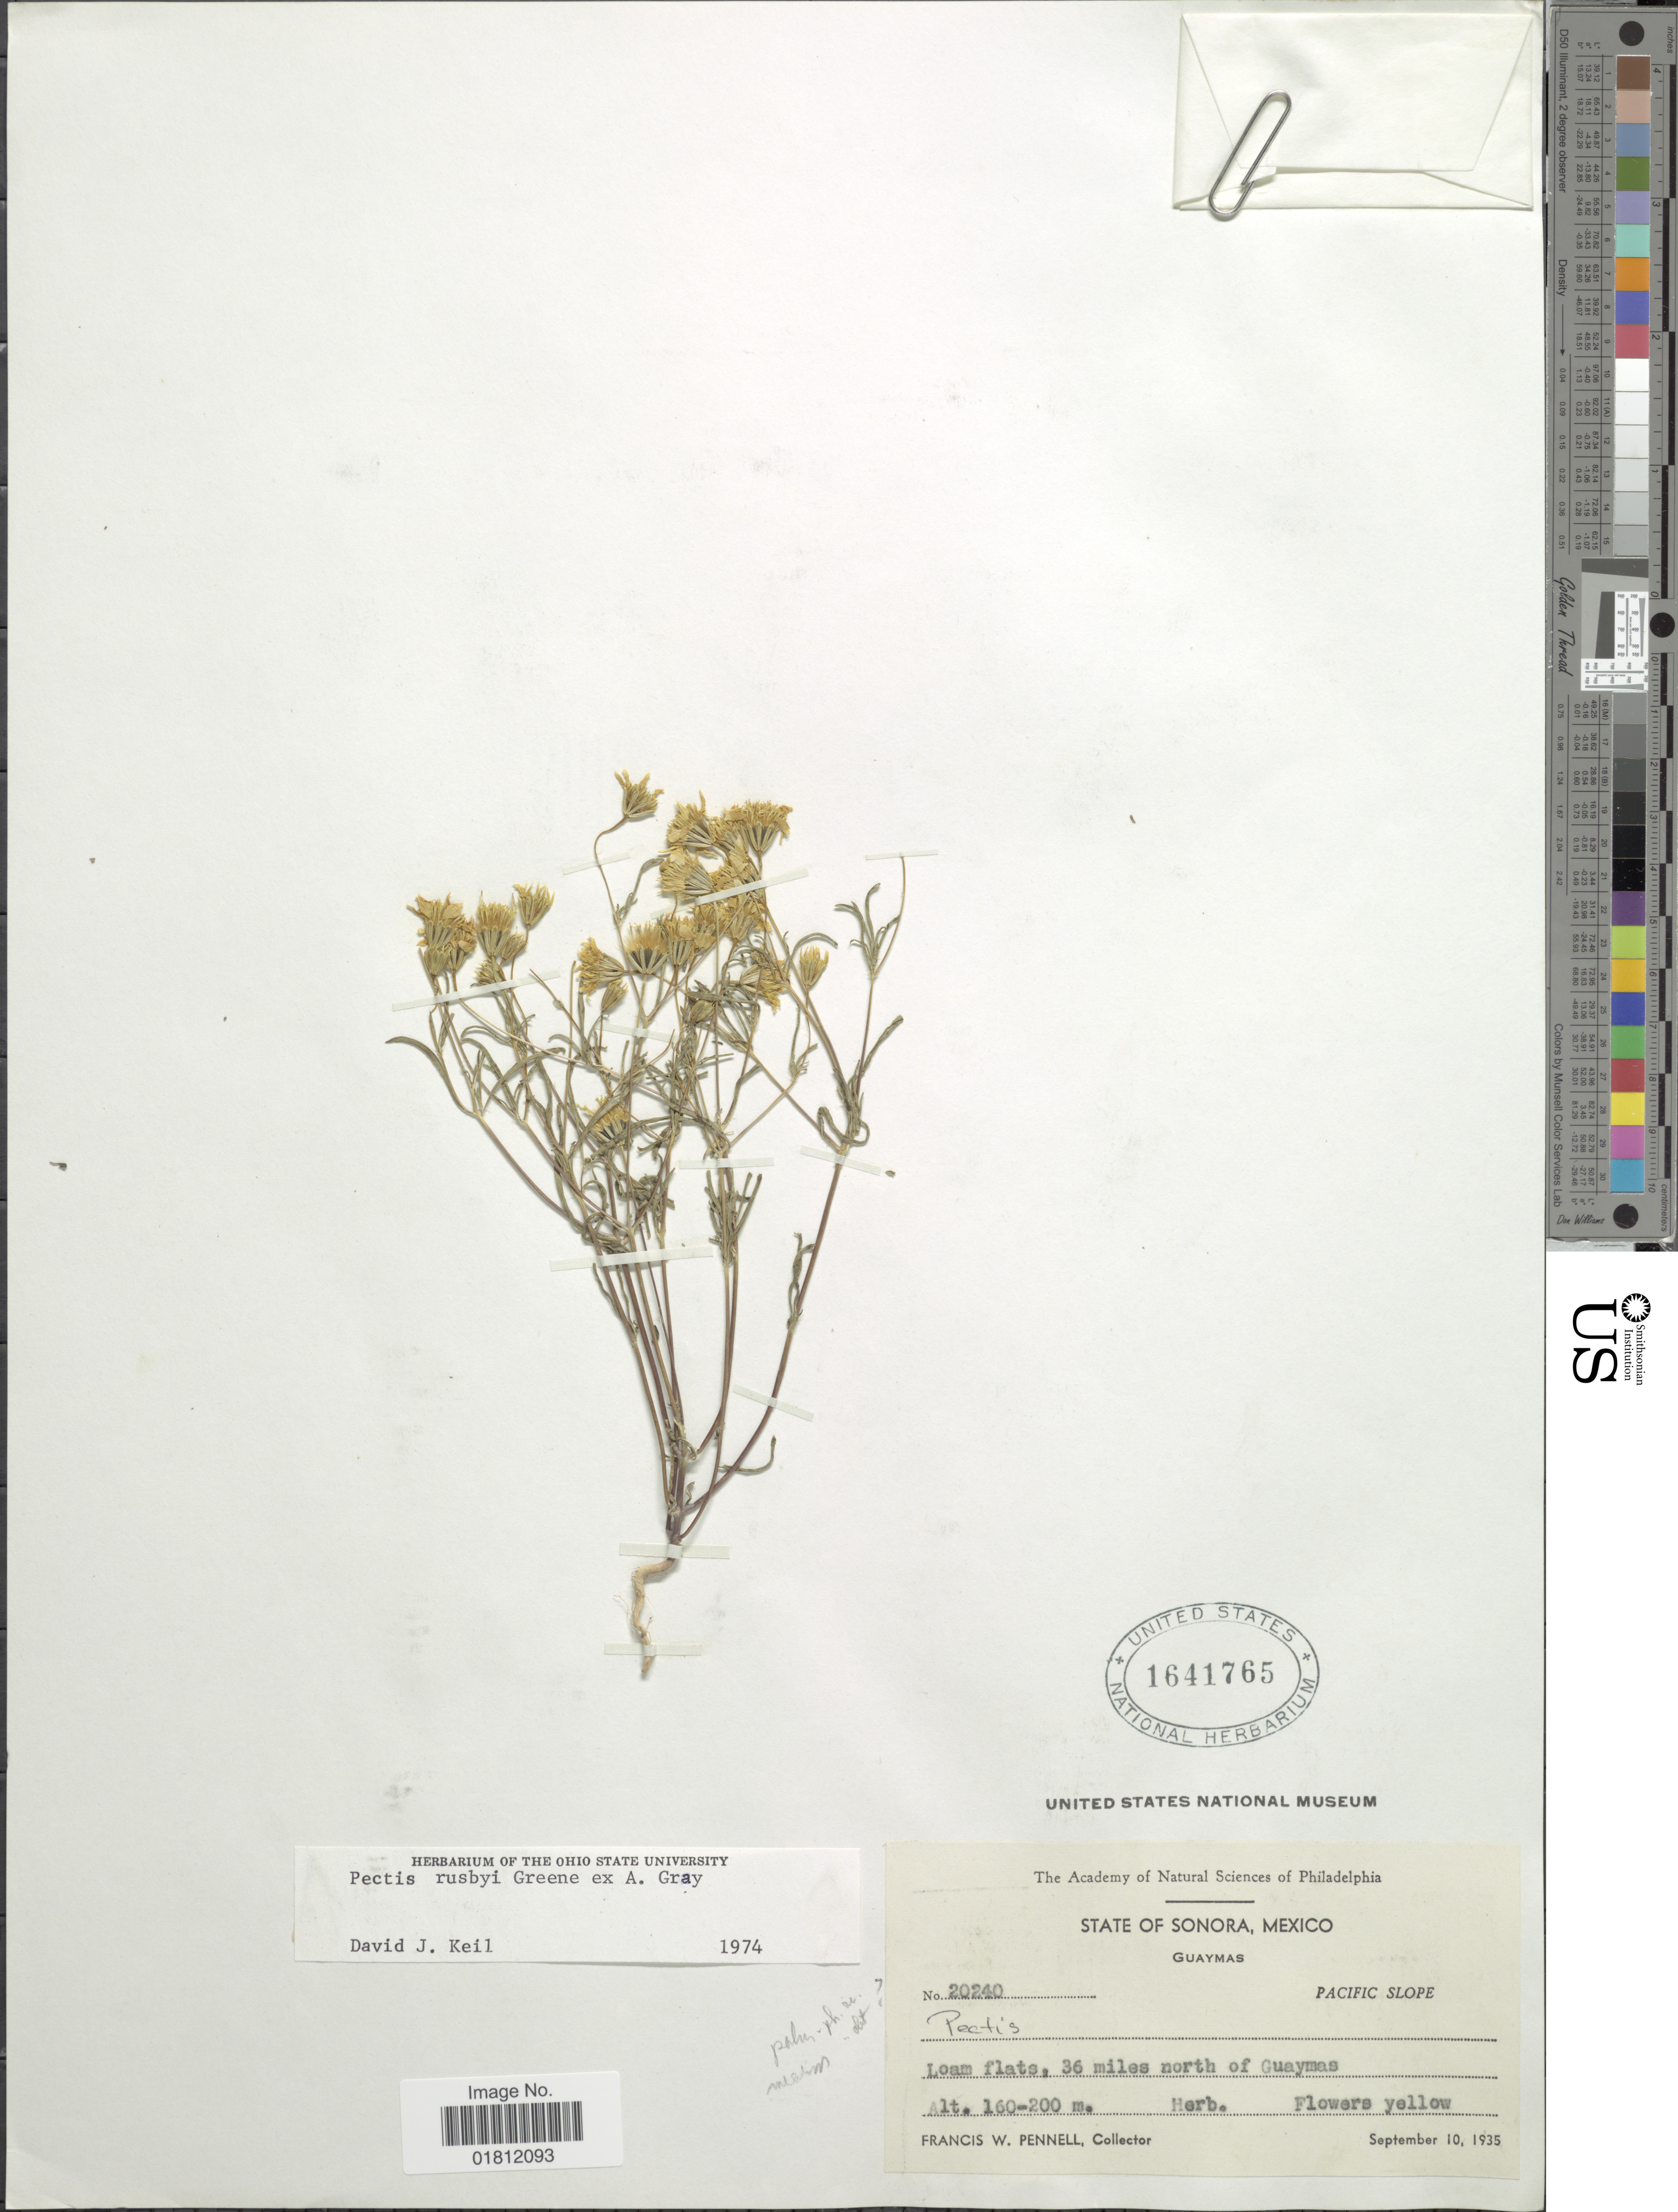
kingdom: Plantae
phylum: Tracheophyta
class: Magnoliopsida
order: Asterales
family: Asteraceae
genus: Pectis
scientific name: Pectis rusbyi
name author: Greene ex A. Gray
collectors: F. W. Pennell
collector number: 20240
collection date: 1935-09-10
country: Mexico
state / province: Sonora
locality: State of Sonora, Mexico. 36 miles north of Guaymas. Pacific Slope.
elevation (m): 160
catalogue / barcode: US 1641765